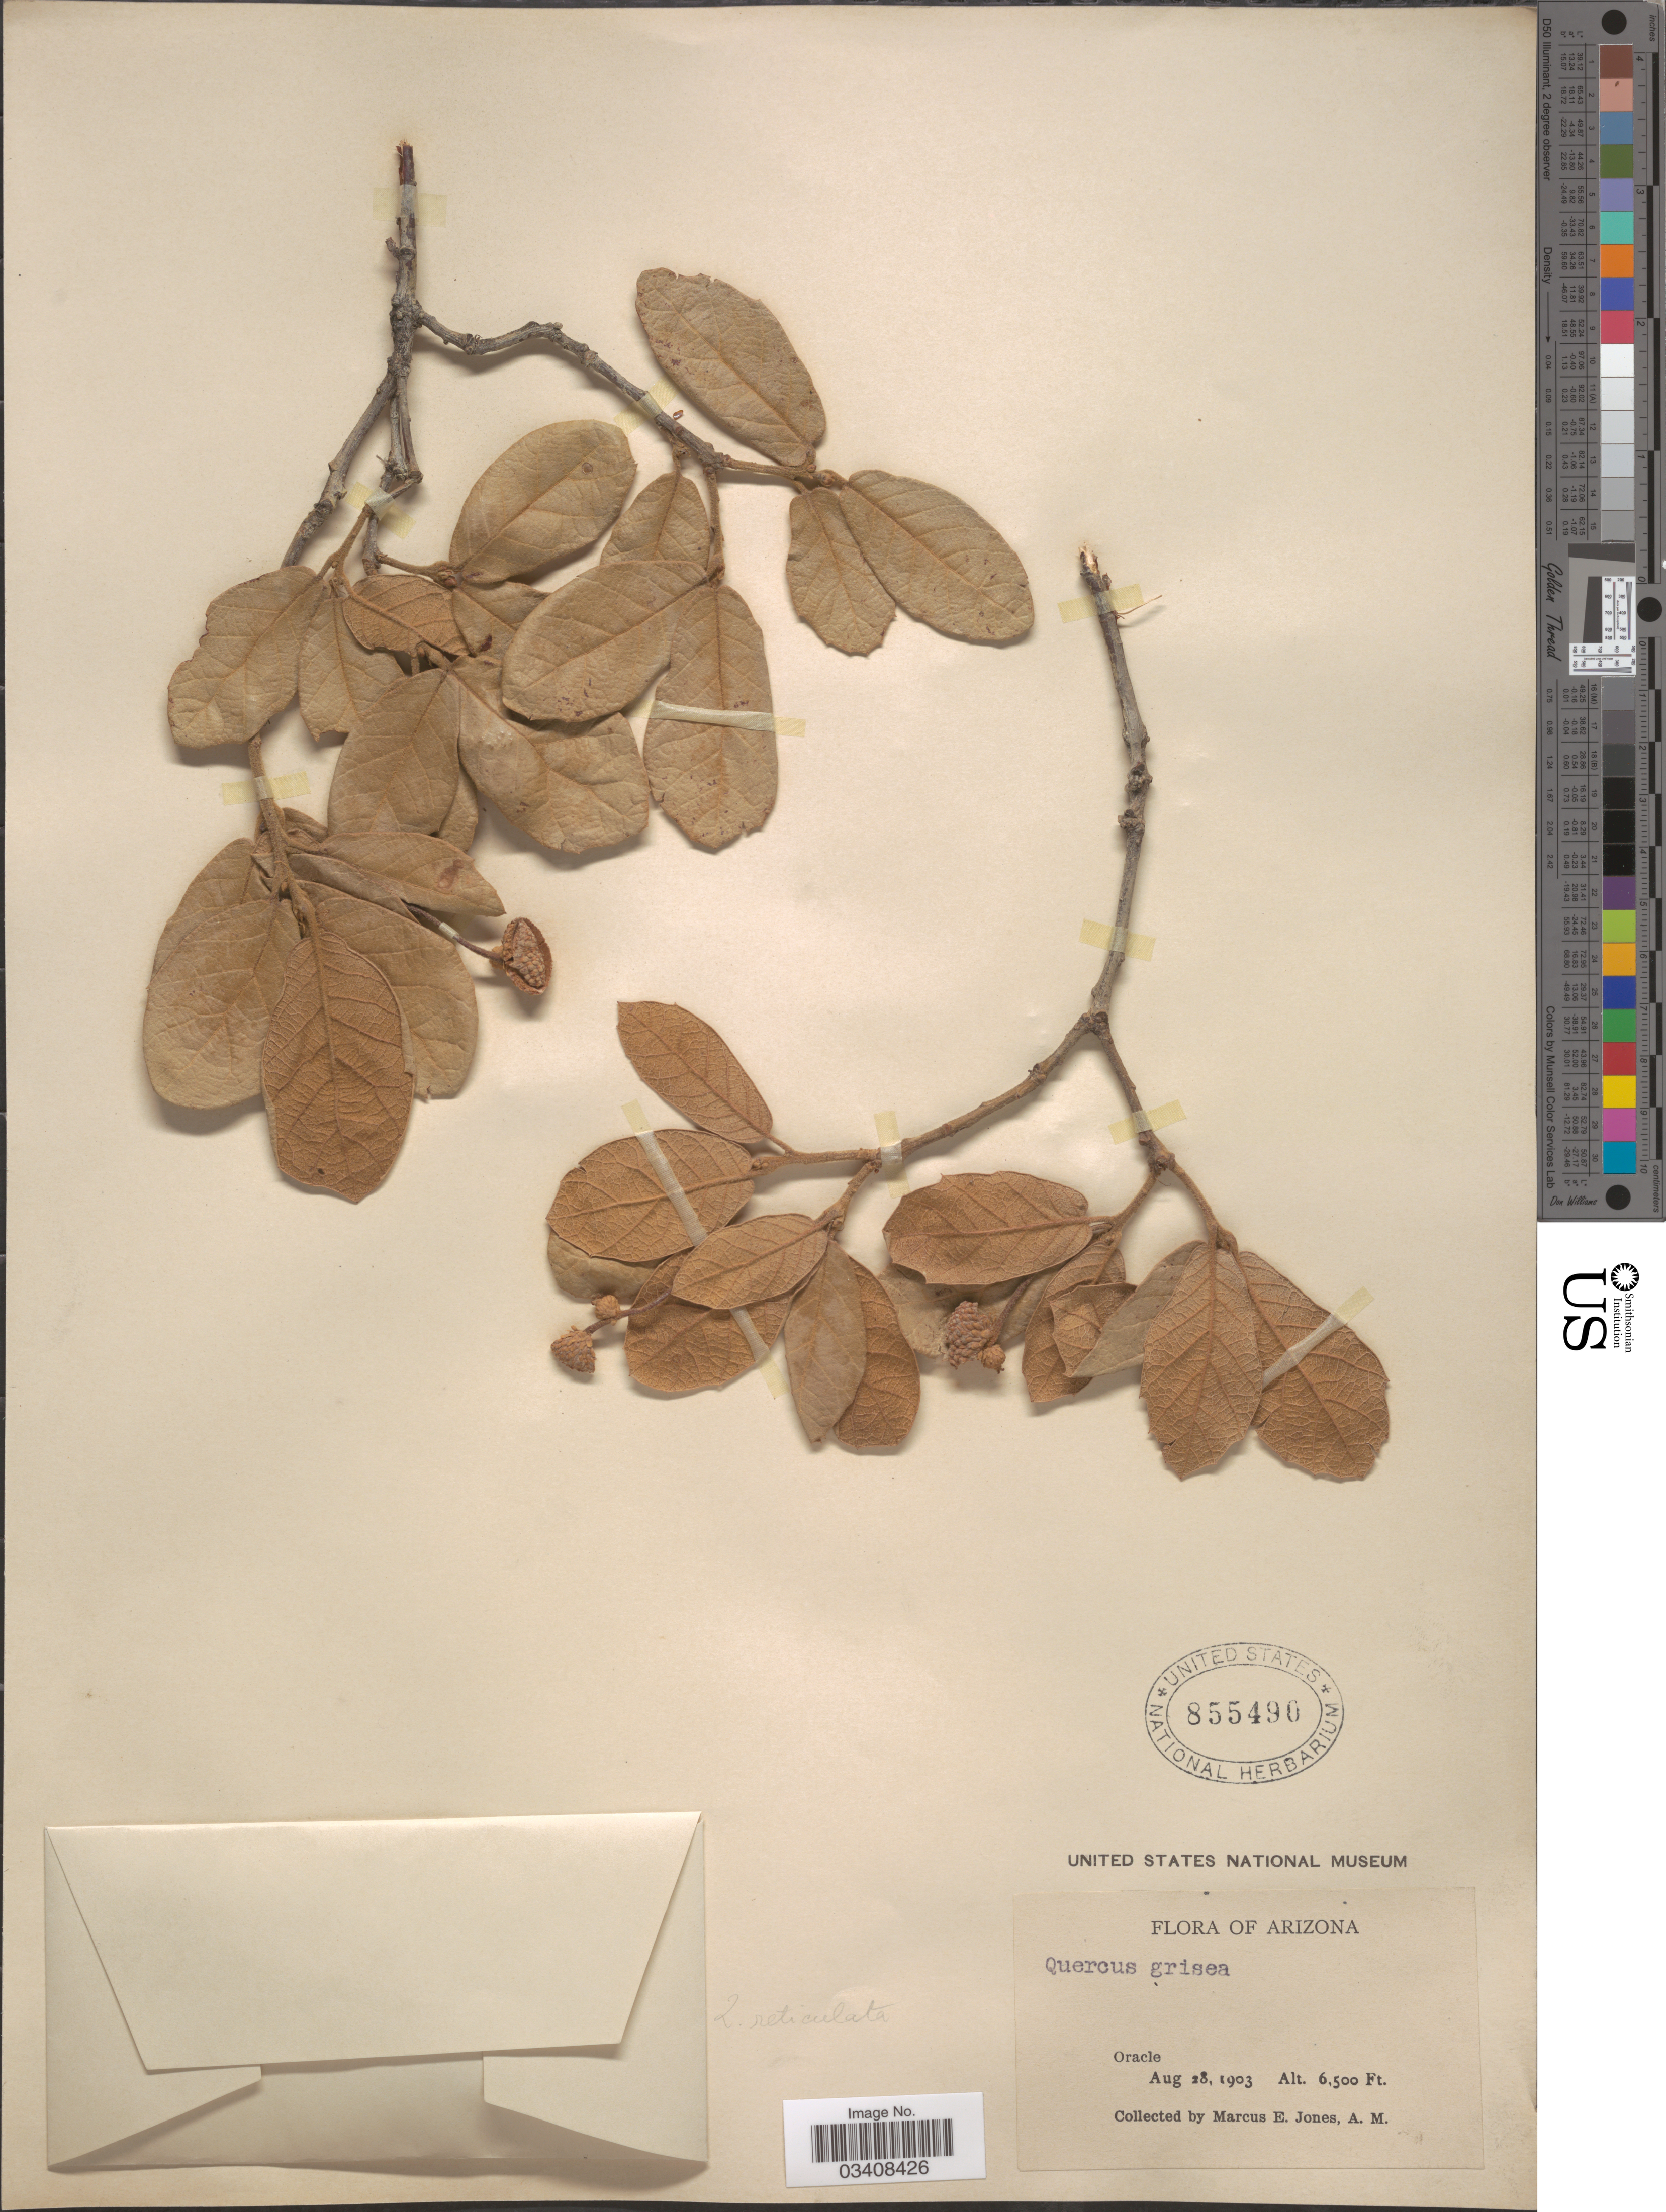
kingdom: Plantae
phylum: Tracheophyta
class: Magnoliopsida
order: Fagales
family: Fagaceae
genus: Quercus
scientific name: Quercus rugosa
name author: Née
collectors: M. E. Jones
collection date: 1903-08-28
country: United States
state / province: Arizona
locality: Oracle.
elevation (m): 1981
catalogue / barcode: US 855490